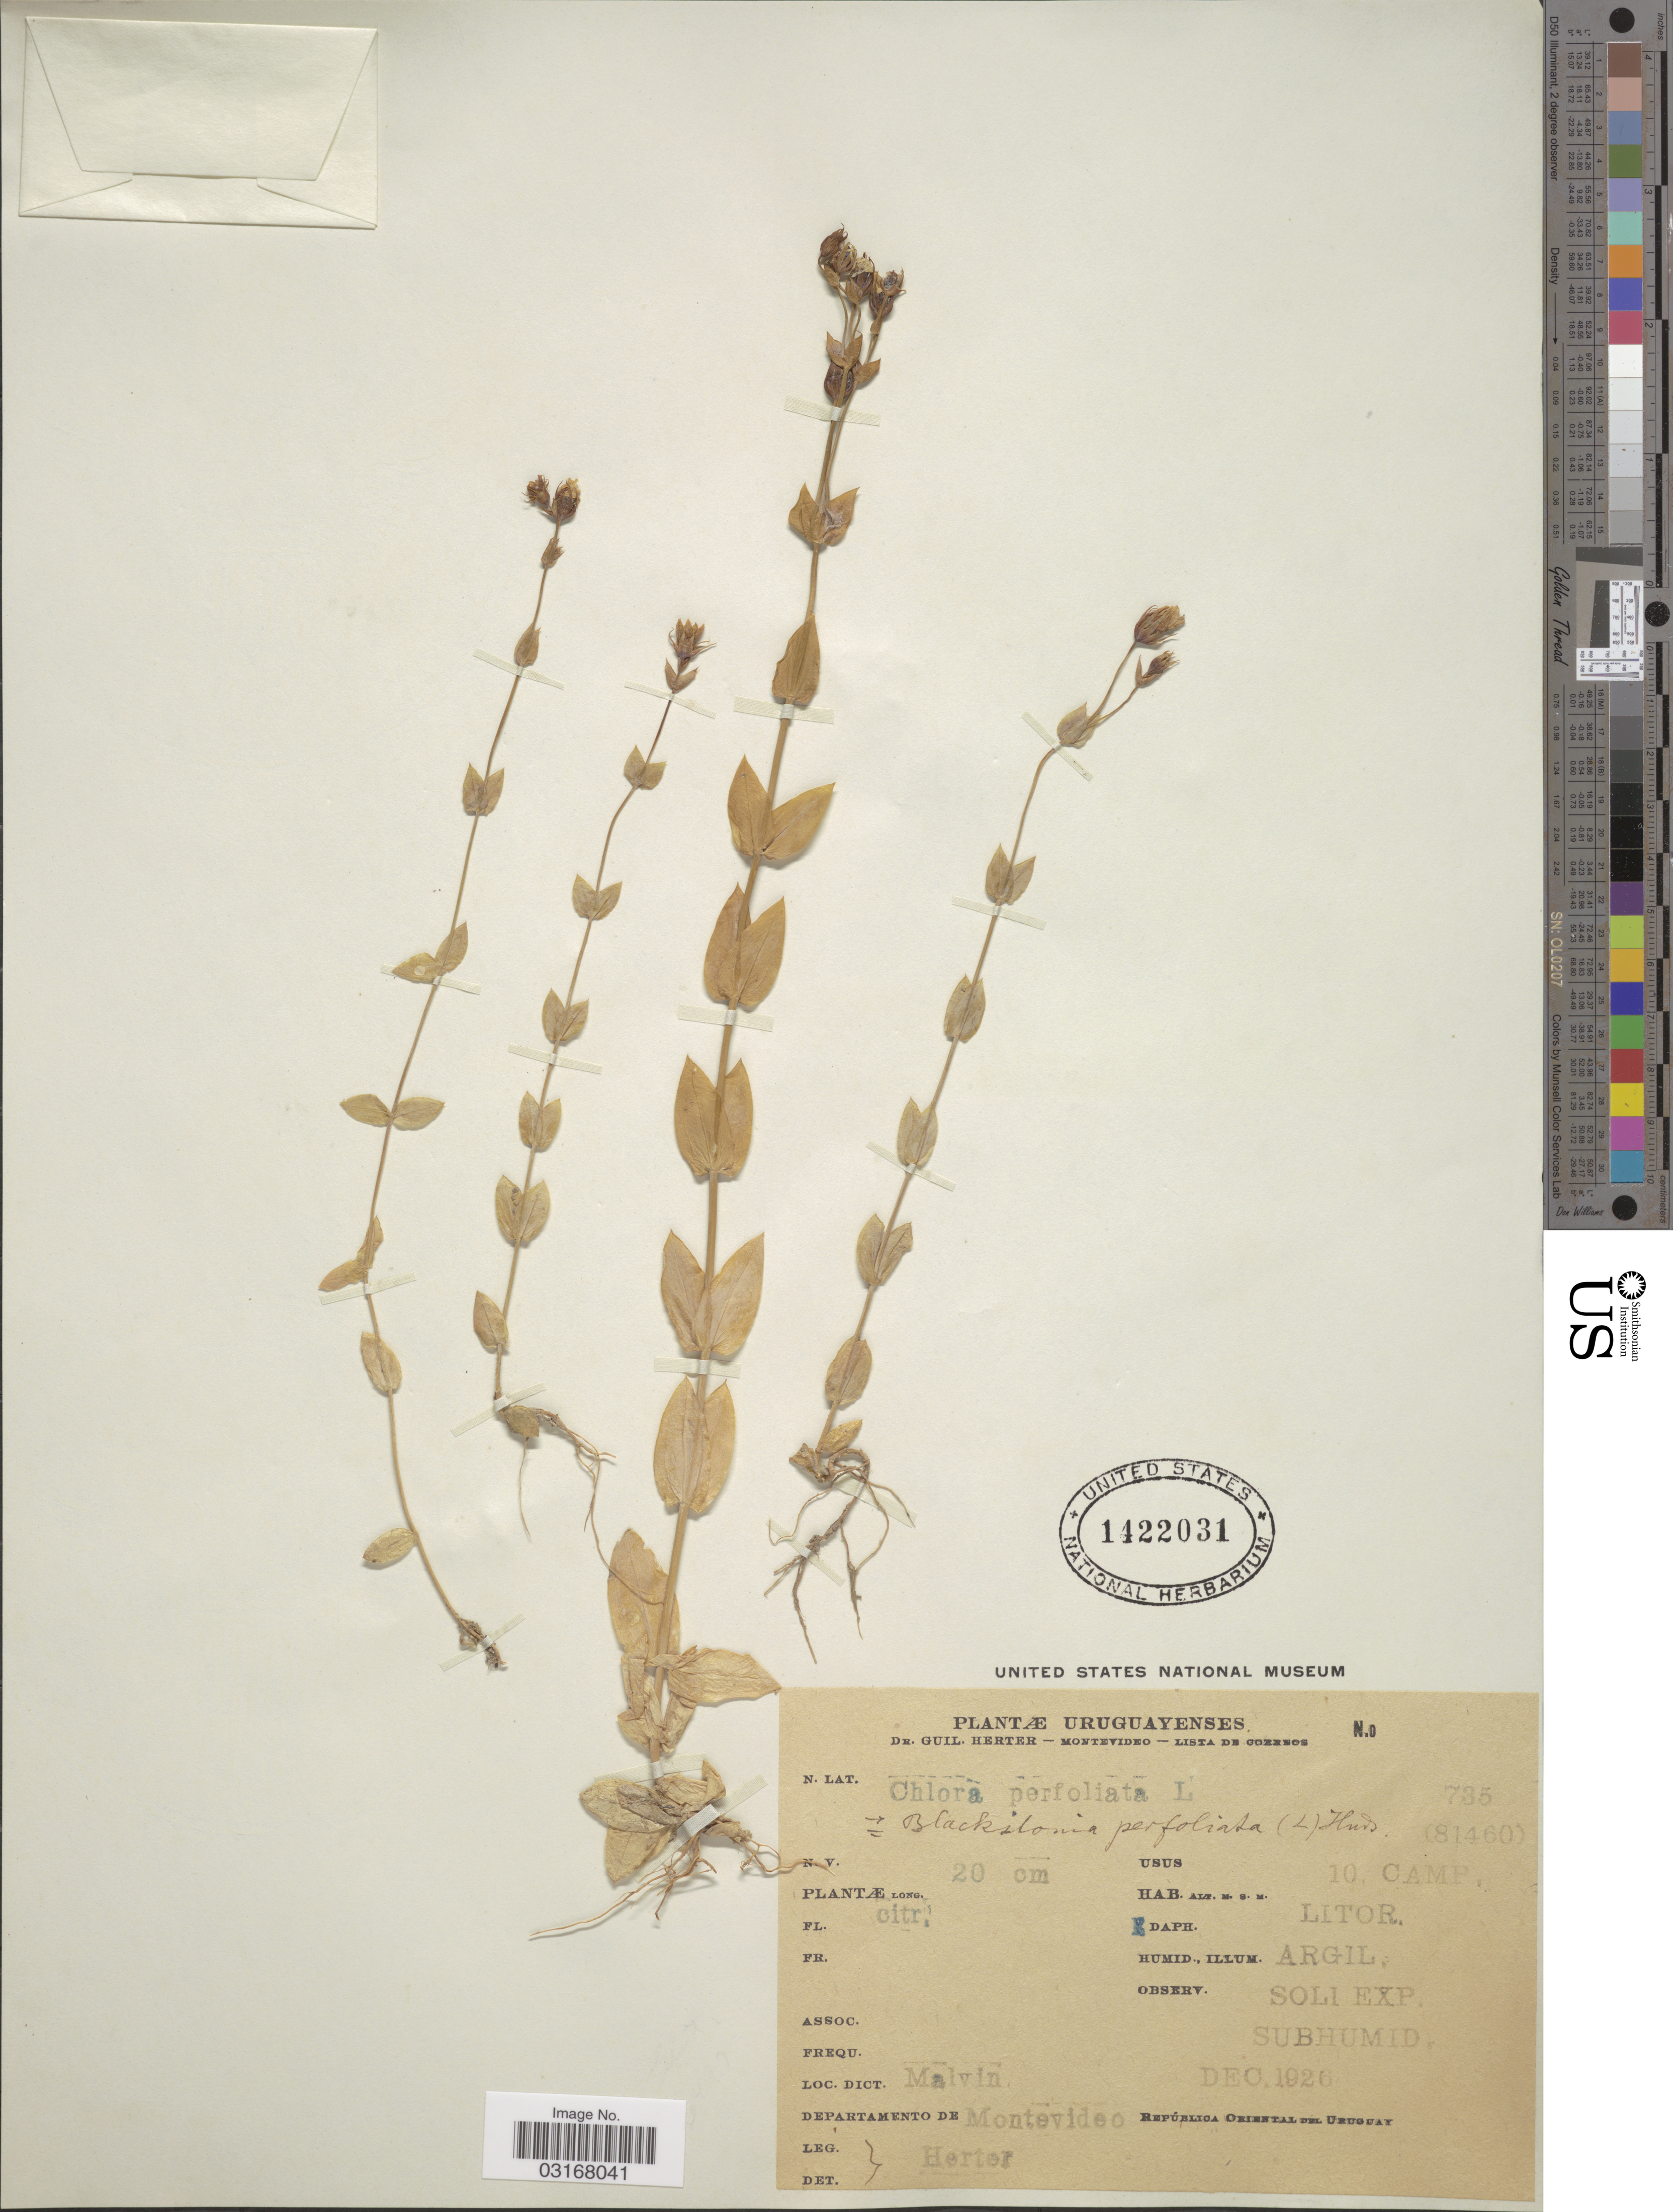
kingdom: Plantae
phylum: Tracheophyta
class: Magnoliopsida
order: Gentianales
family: Gentianaceae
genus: Chlora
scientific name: Chlora perfoliata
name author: (L.) L.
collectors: G. Herter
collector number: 735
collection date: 1926-12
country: Uruguay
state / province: Montevideo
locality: Malvin. Departamento de Montevideo. Republica Oriental del Uruguay.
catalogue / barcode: US 1422031